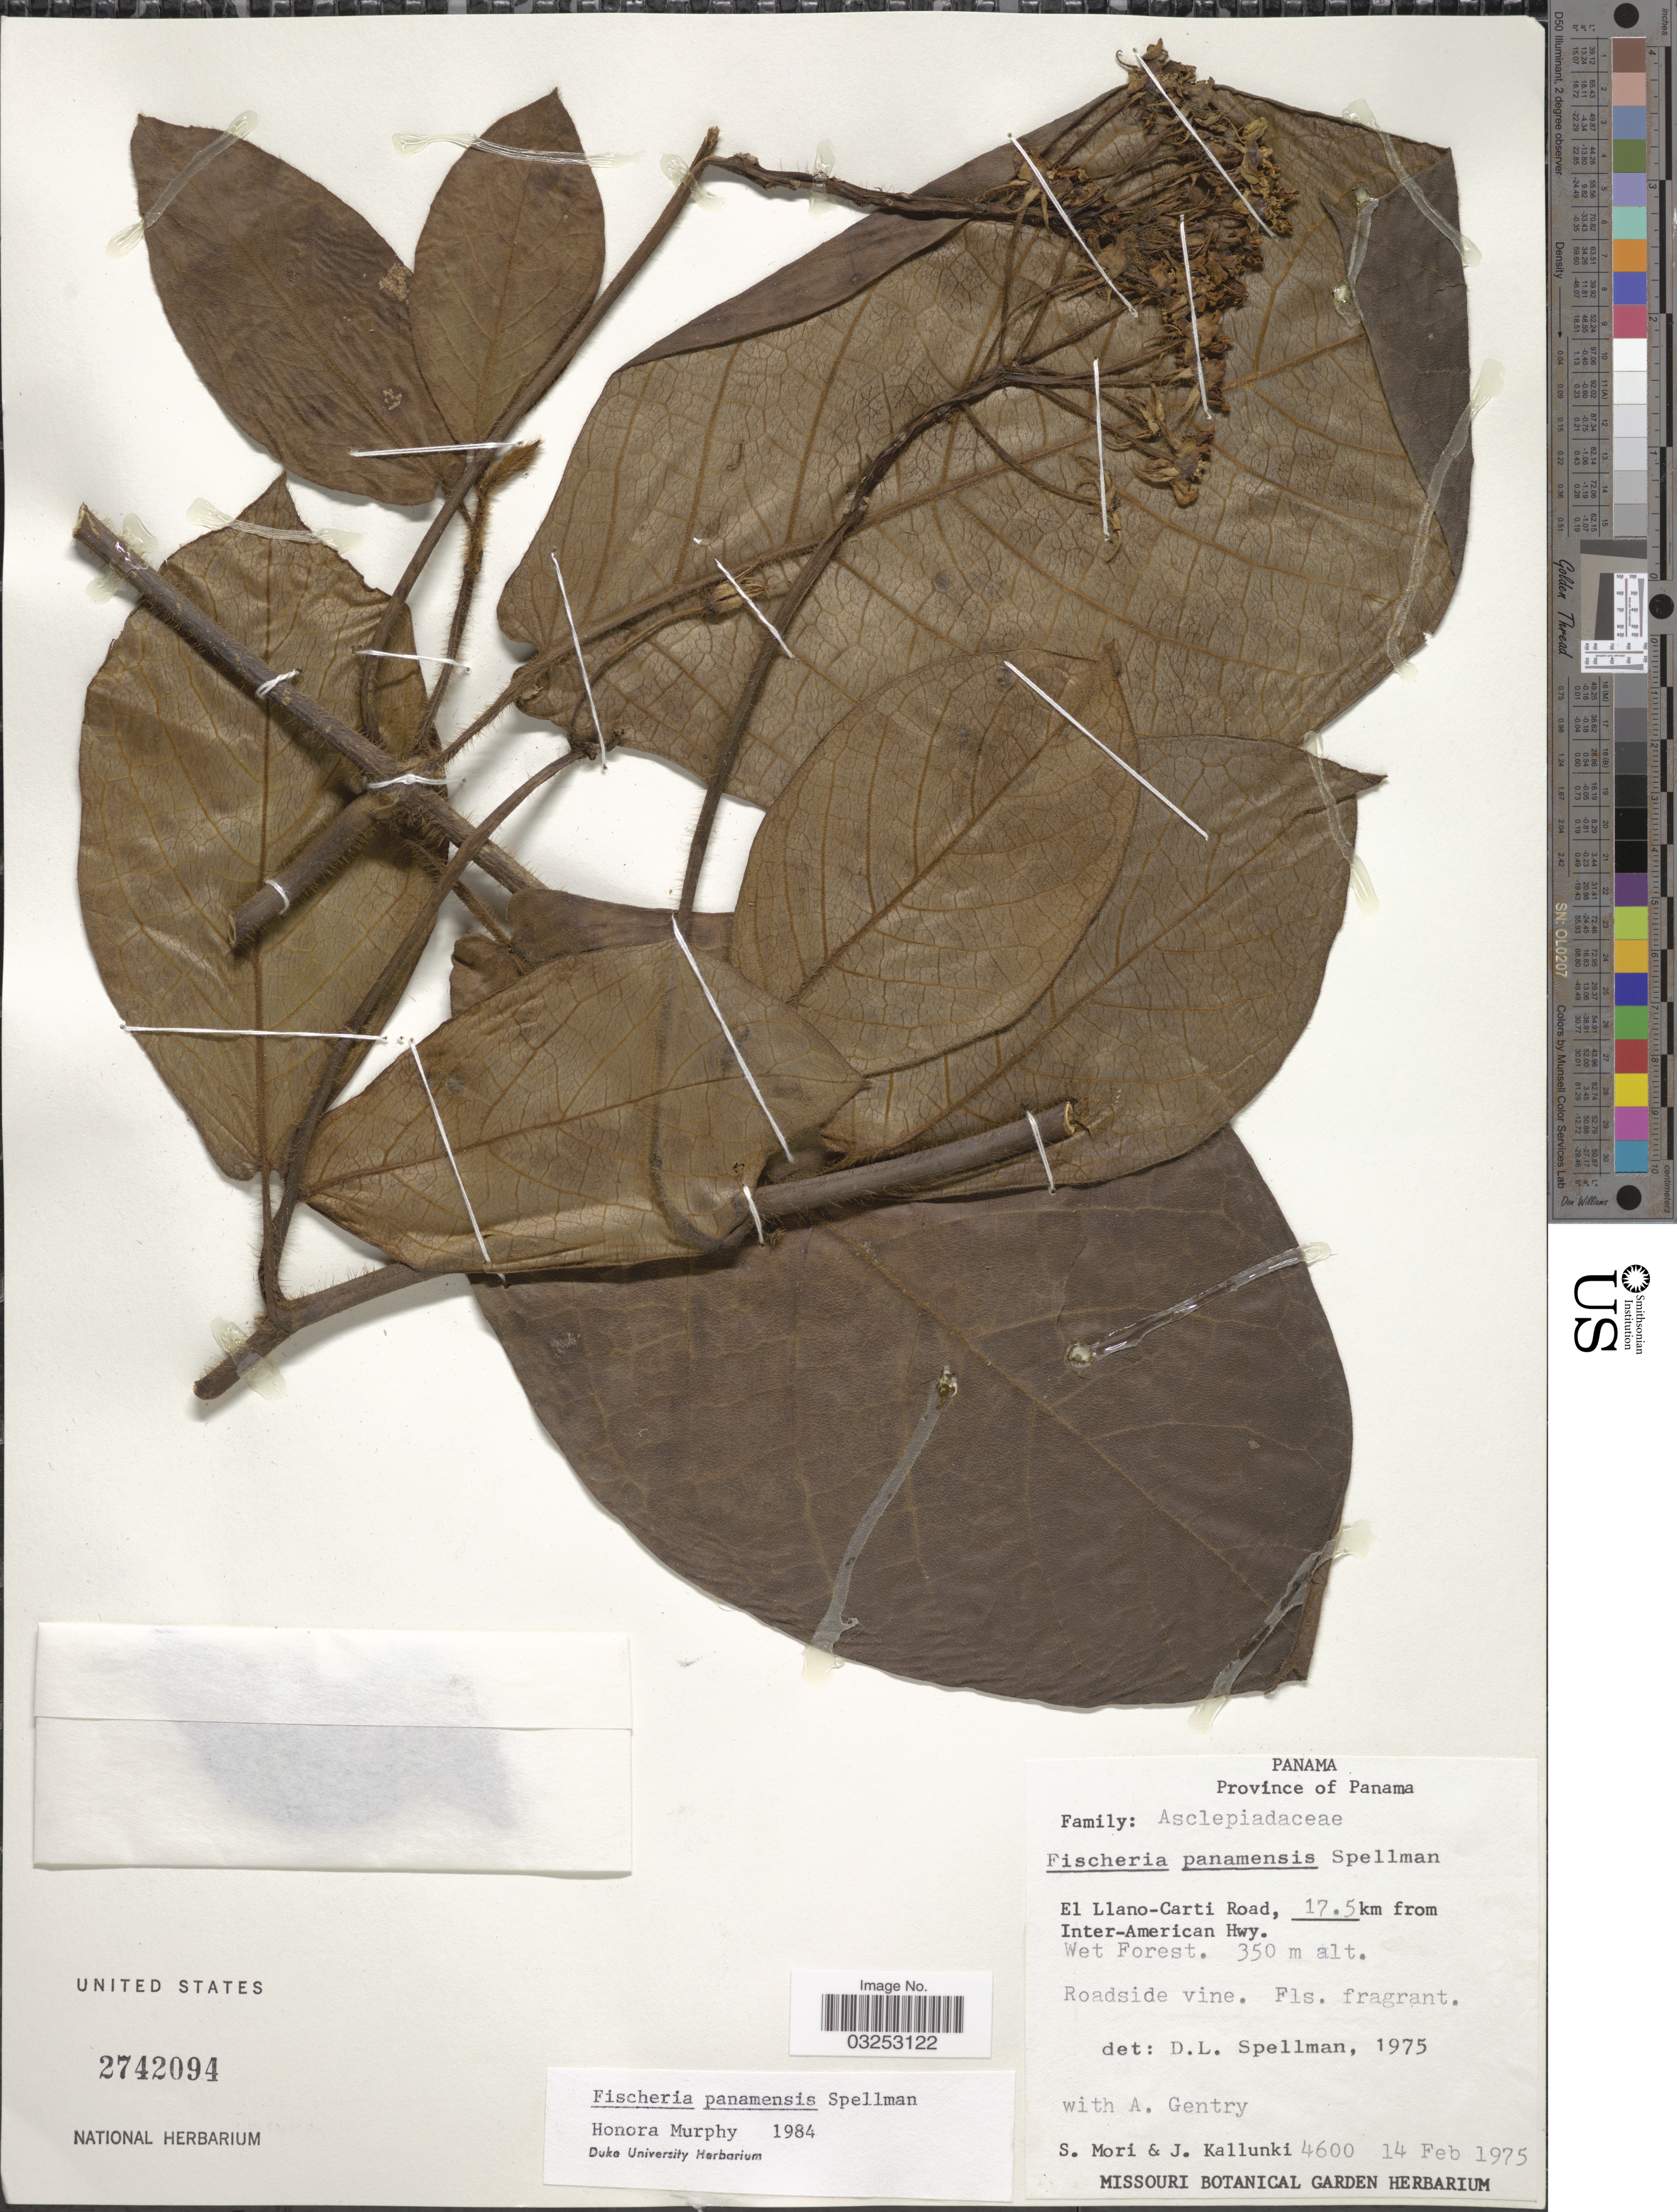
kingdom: Plantae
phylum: Tracheophyta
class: Magnoliopsida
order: Gentianales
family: Apocynaceae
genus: Fischeria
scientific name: Fischeria panamensis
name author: Spellman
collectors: S. Mori, J. Kallunki & A. H. Gentry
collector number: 4600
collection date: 1975-02-14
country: Panama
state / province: Panamá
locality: El Llano-Carti Road, 17.5 km from Inter-American Hwy.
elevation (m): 350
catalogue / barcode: US 2742094